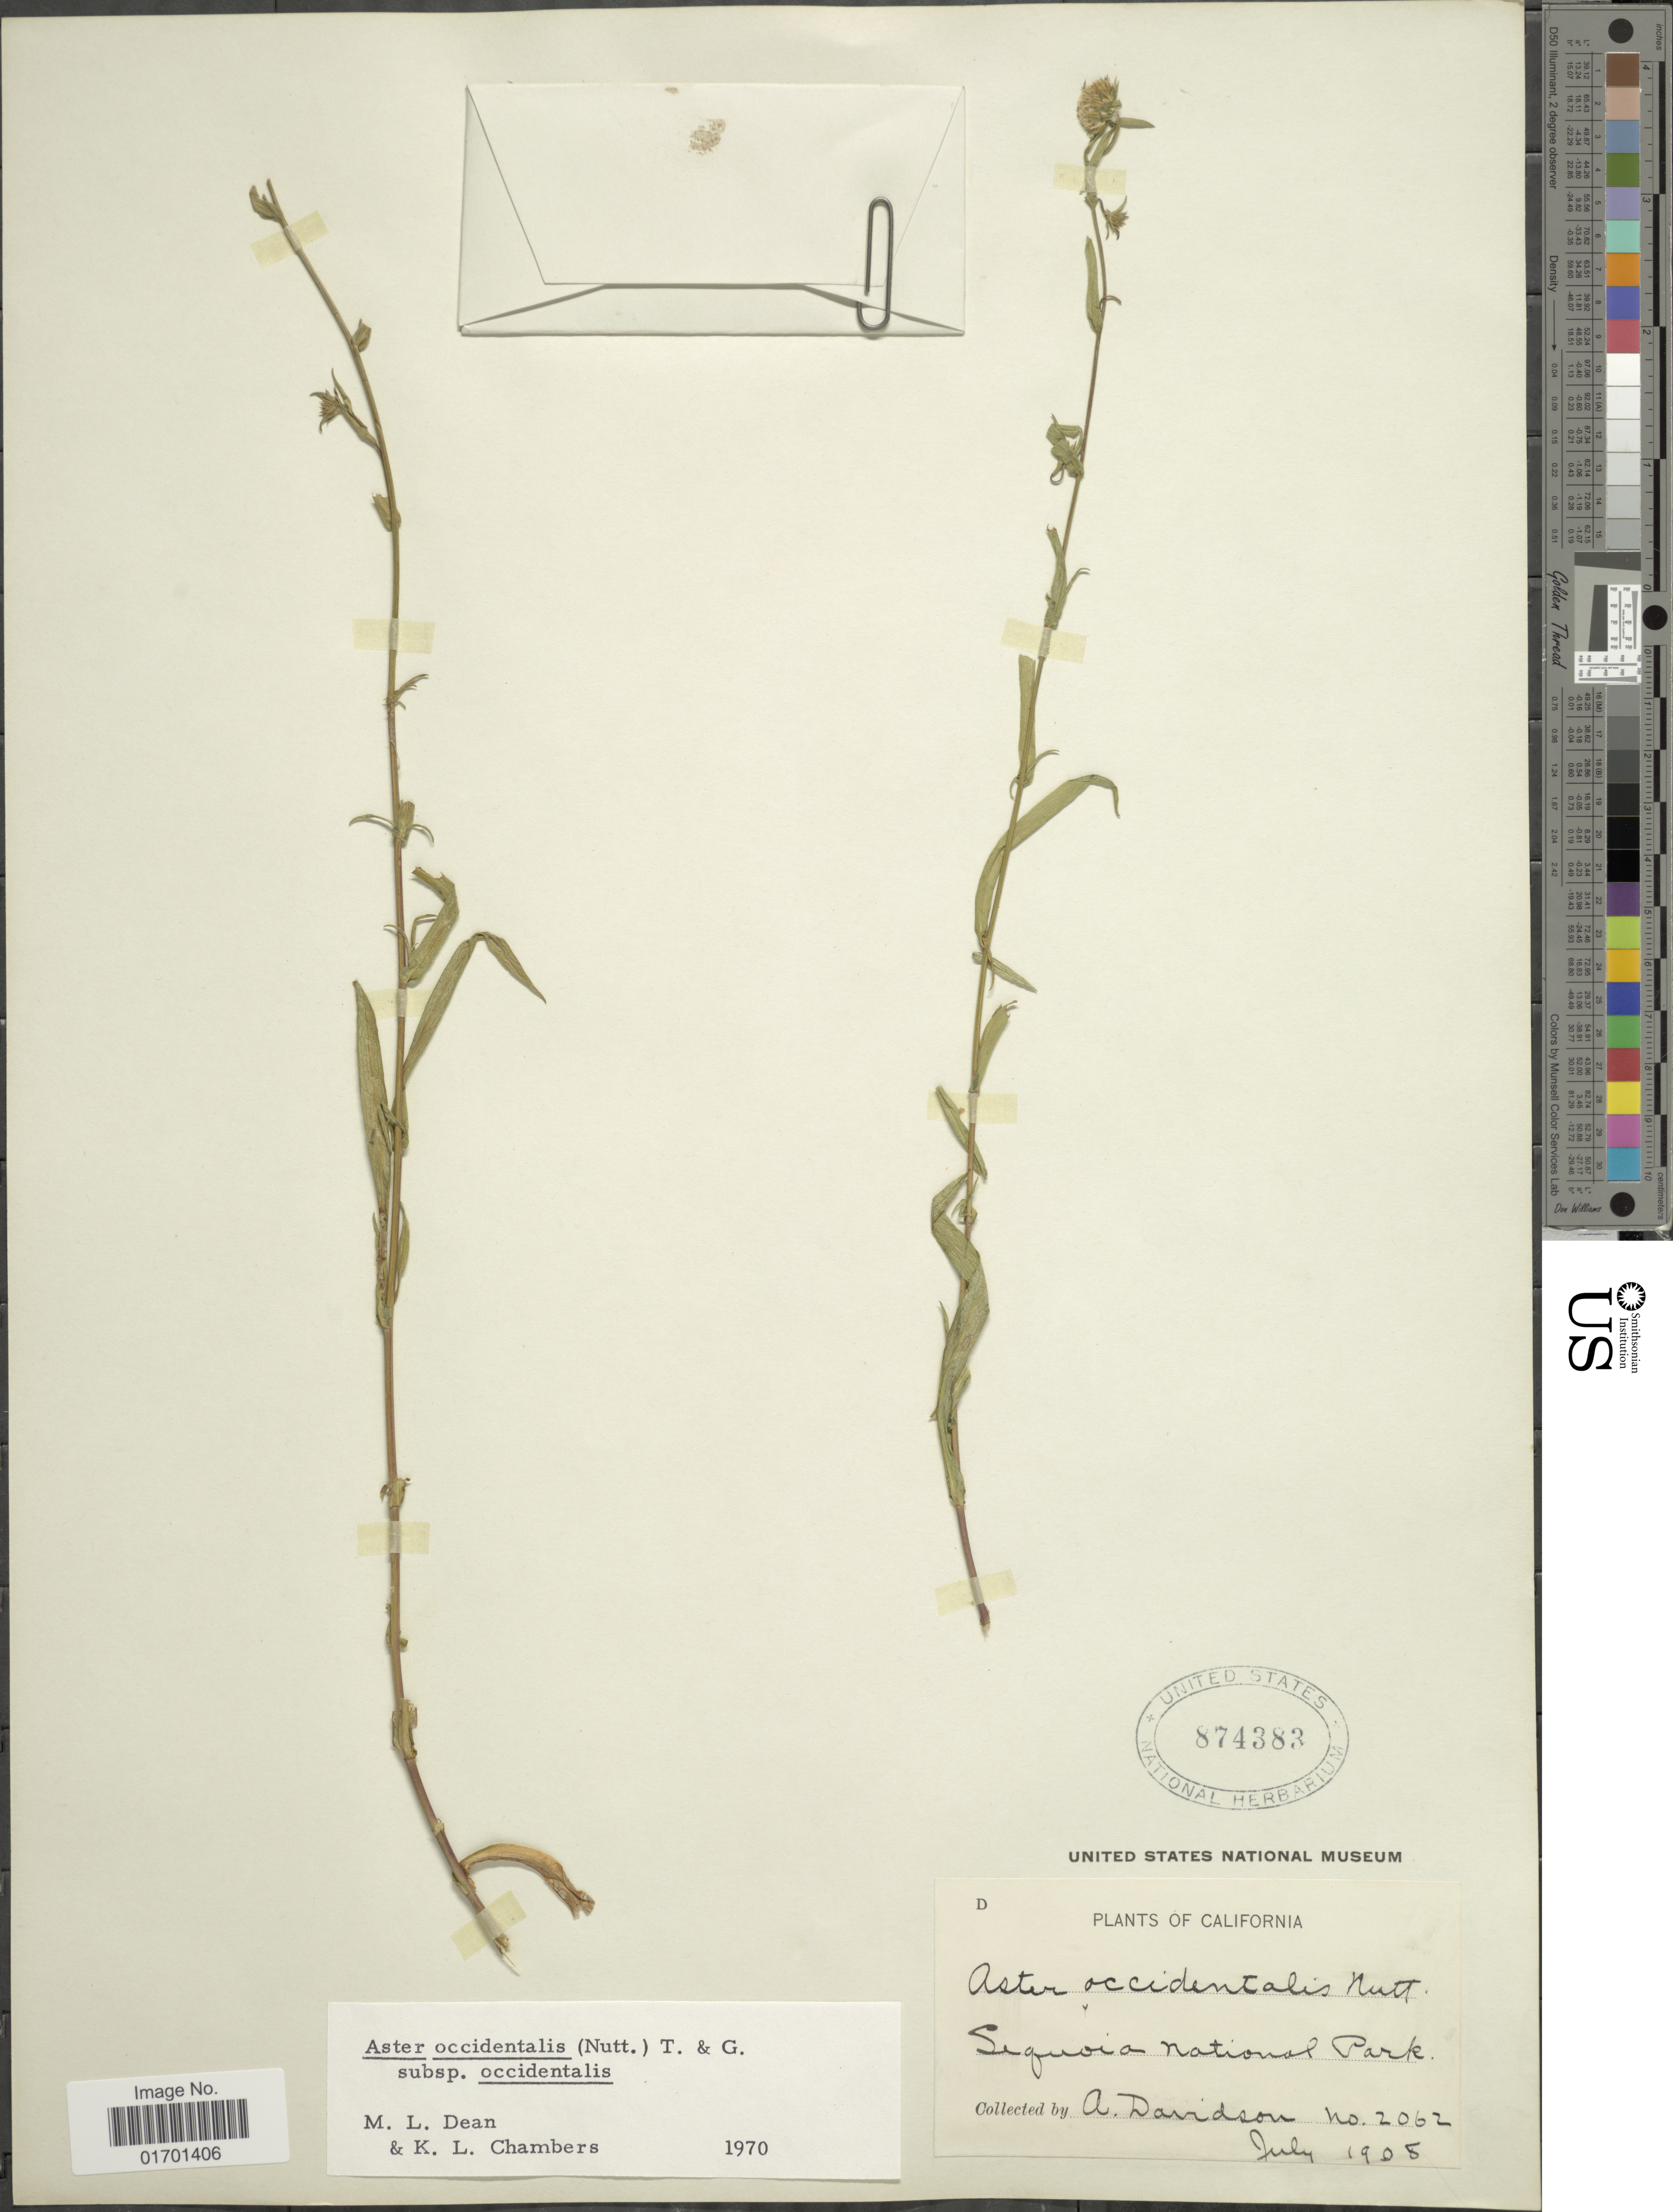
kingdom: Plantae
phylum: Tracheophyta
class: Magnoliopsida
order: Asterales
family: Asteraceae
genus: Symphyotrichum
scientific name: Symphyotrichum spathulatum var. spathulatum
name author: (Lindl.) G.L. Nesom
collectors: A. Davidson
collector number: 2062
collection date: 1905-07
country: United States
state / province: California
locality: Siguoia National Park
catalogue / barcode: US 874383